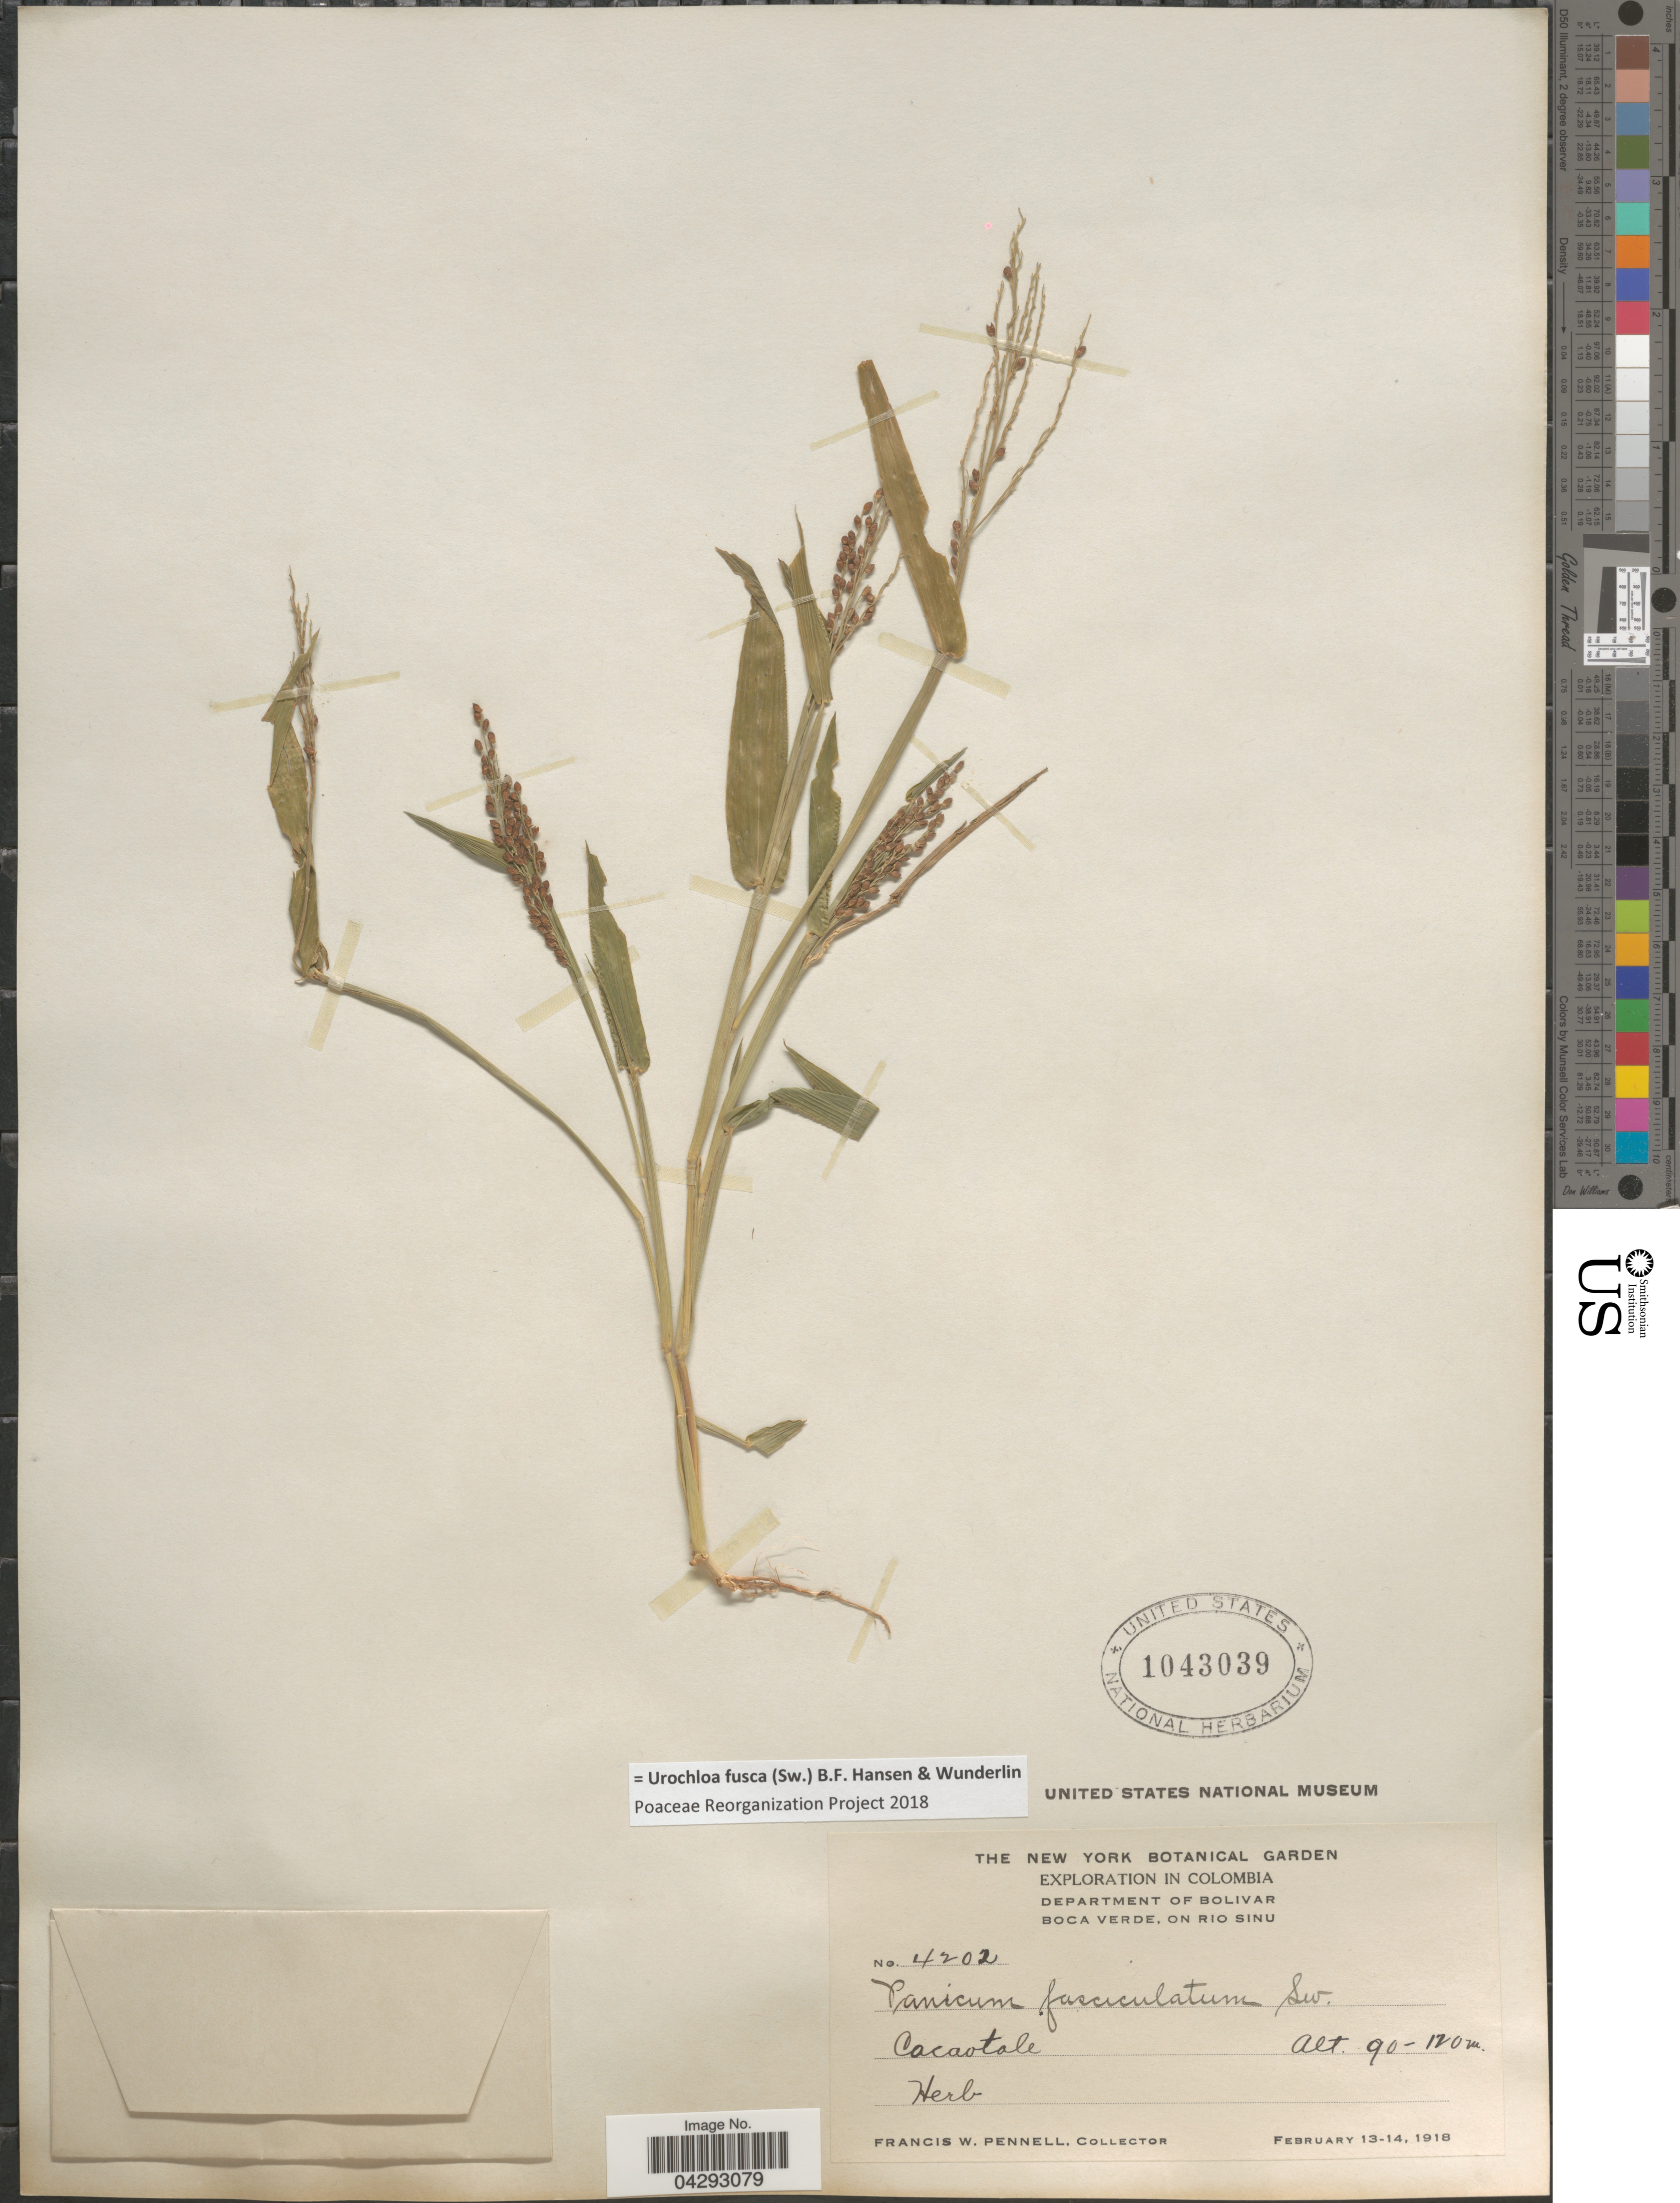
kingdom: Plantae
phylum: Tracheophyta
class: Liliopsida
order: Poales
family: Poaceae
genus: Urochloa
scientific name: Urochloa fusca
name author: (Sw.) B.F. Hansen & Wunderlin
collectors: F. W. Pennell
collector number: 4202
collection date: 1918-02-13/1918-02-14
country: Colombia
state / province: Bolívar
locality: Exploration in Colombia. Department of Bolivar. Boca Verde, on Rio Sinu. Cacaotale.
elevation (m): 90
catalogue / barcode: US 1043039